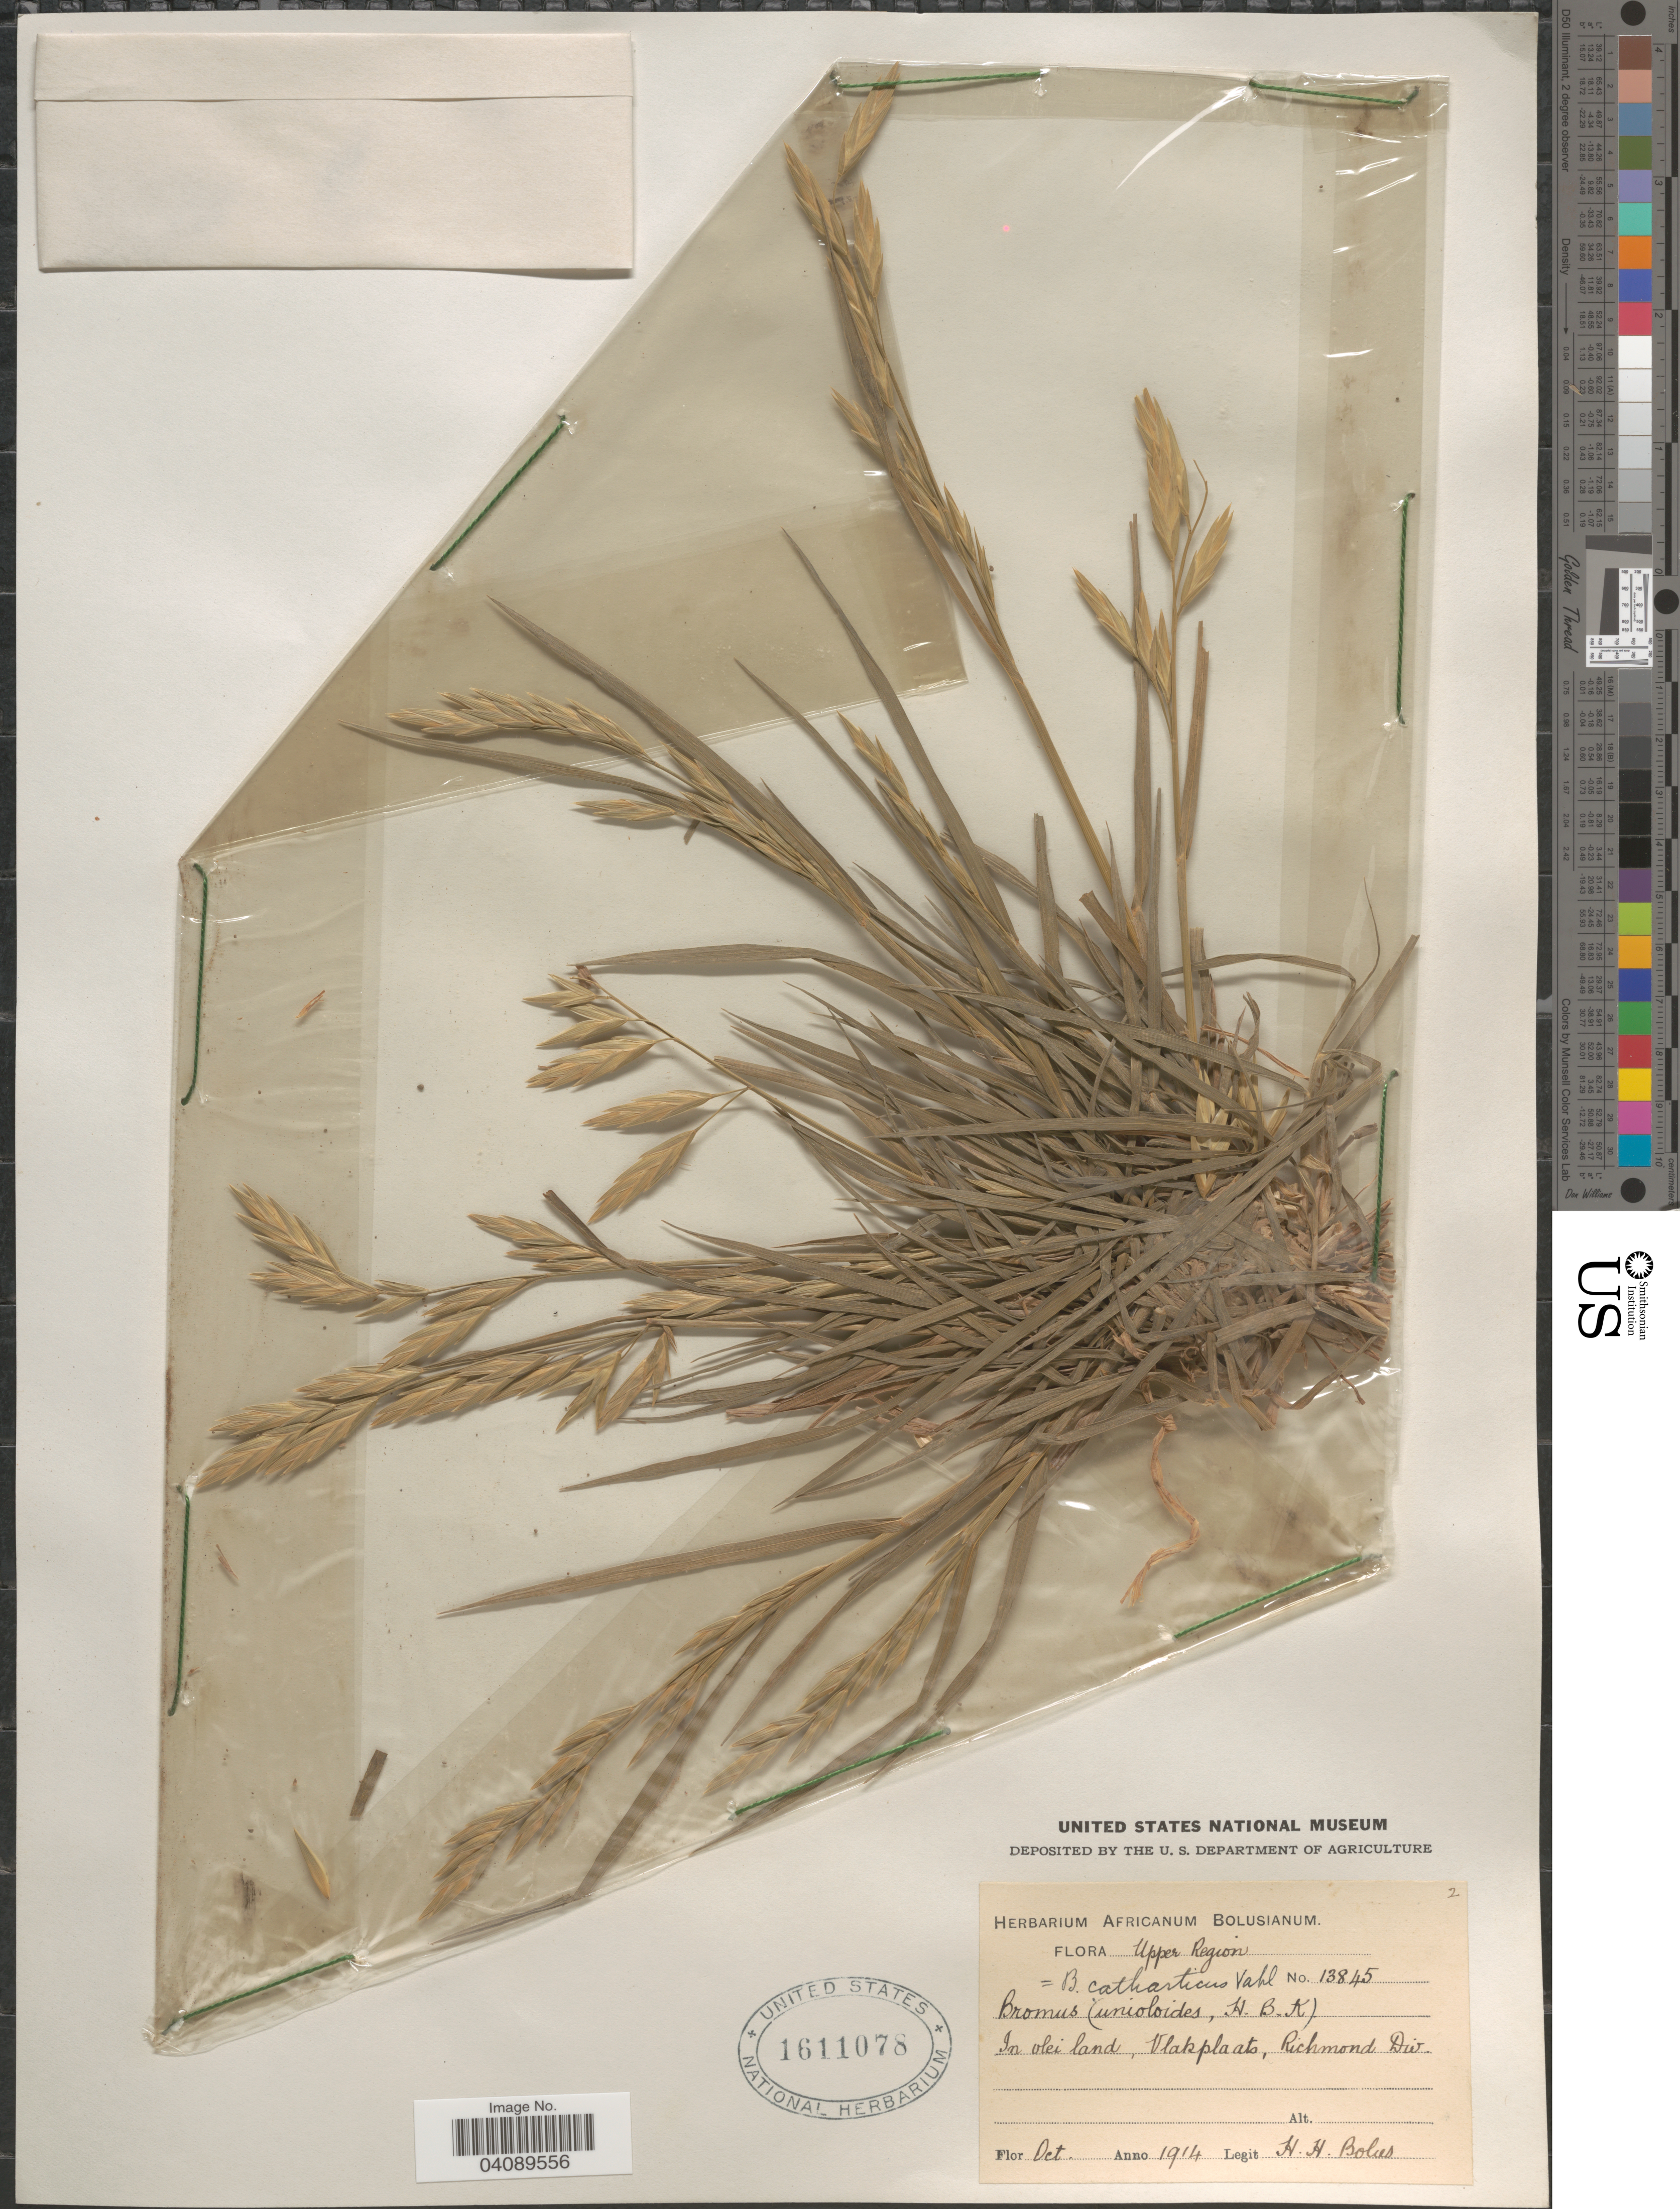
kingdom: Plantae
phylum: Tracheophyta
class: Liliopsida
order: Poales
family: Poaceae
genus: Bromus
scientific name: Bromus catharticus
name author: Vahl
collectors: H. Bolus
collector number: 13845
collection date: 1914-10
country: South Africa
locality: Upper Region. In olei land, Vlakplaats, Richmond Div.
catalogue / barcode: US 1611078